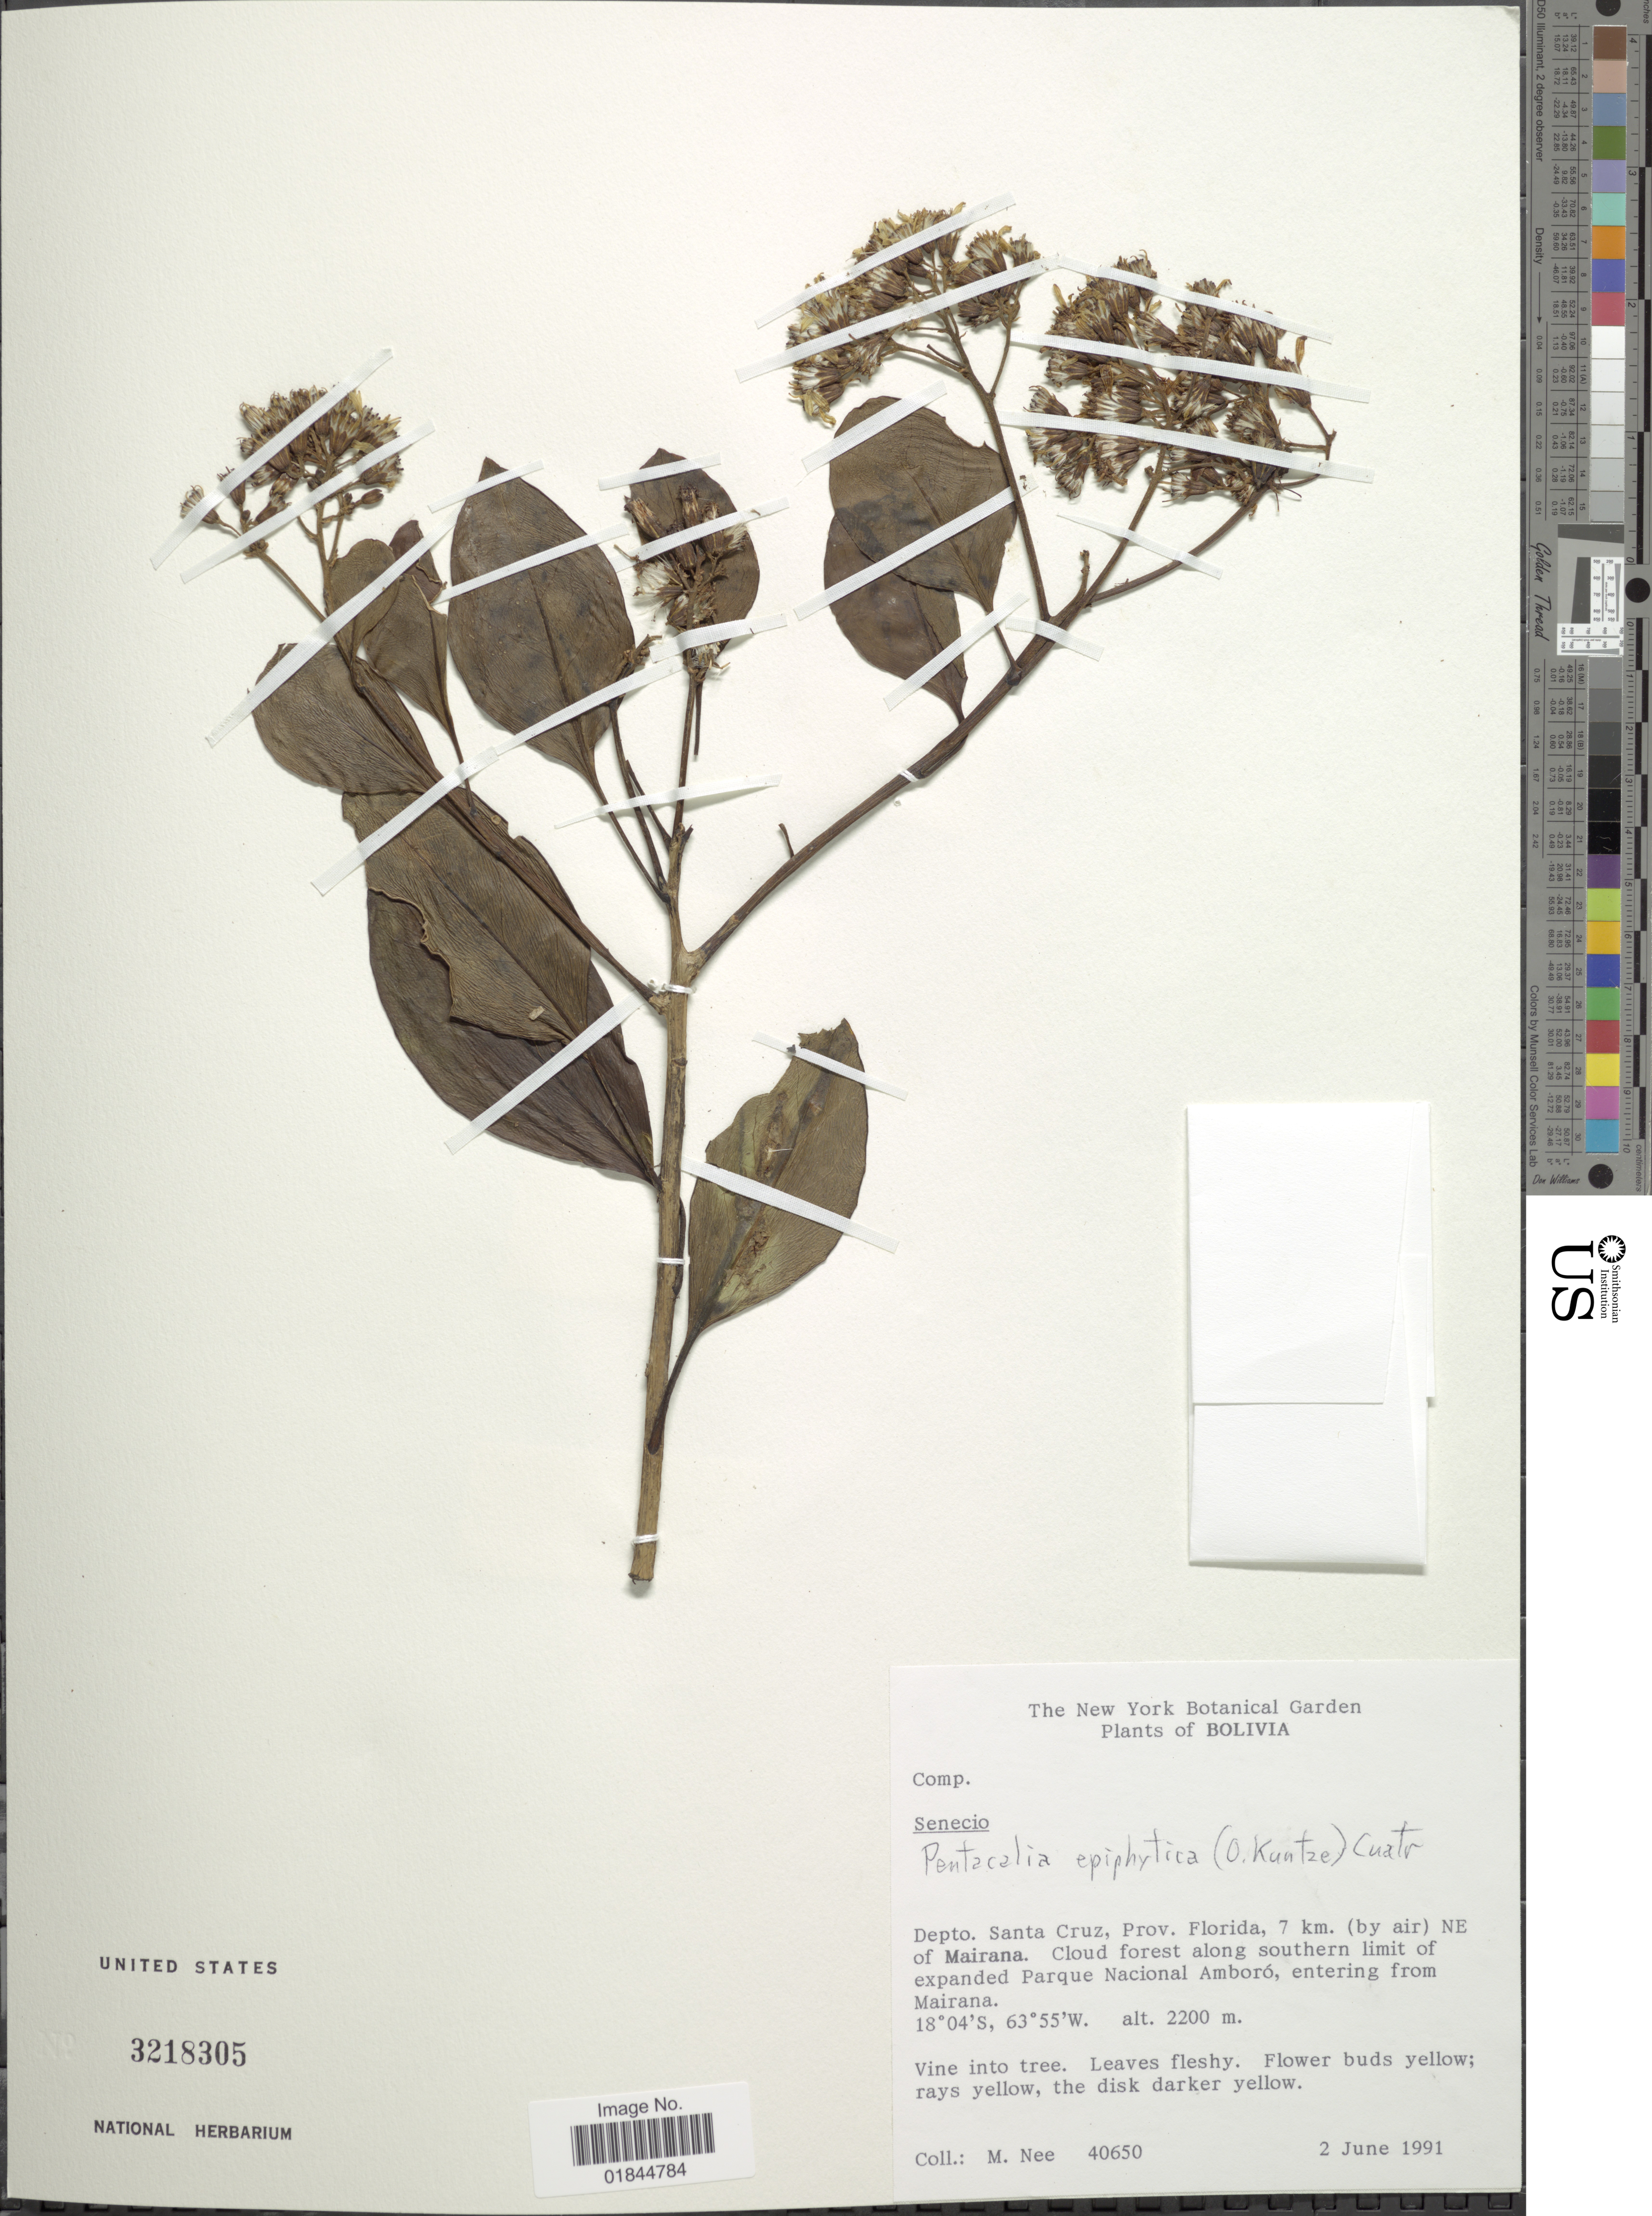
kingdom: Plantae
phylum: Tracheophyta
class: Magnoliopsida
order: Asterales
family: Asteraceae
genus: Pentacalia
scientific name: Pentacalia epiphytica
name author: (Kuntze) Cuatrec.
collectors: M. Nee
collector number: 40650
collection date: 1991-06-02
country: Bolivia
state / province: Santa Cruz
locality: Depto. Santa Cruz, Prov. Florida, 7 km. (by air) NE of Mairana. Cloud forest along southern limit of expanded Parque Nacional Amboro, entering from Mairana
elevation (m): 2200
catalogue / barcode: US 3218305